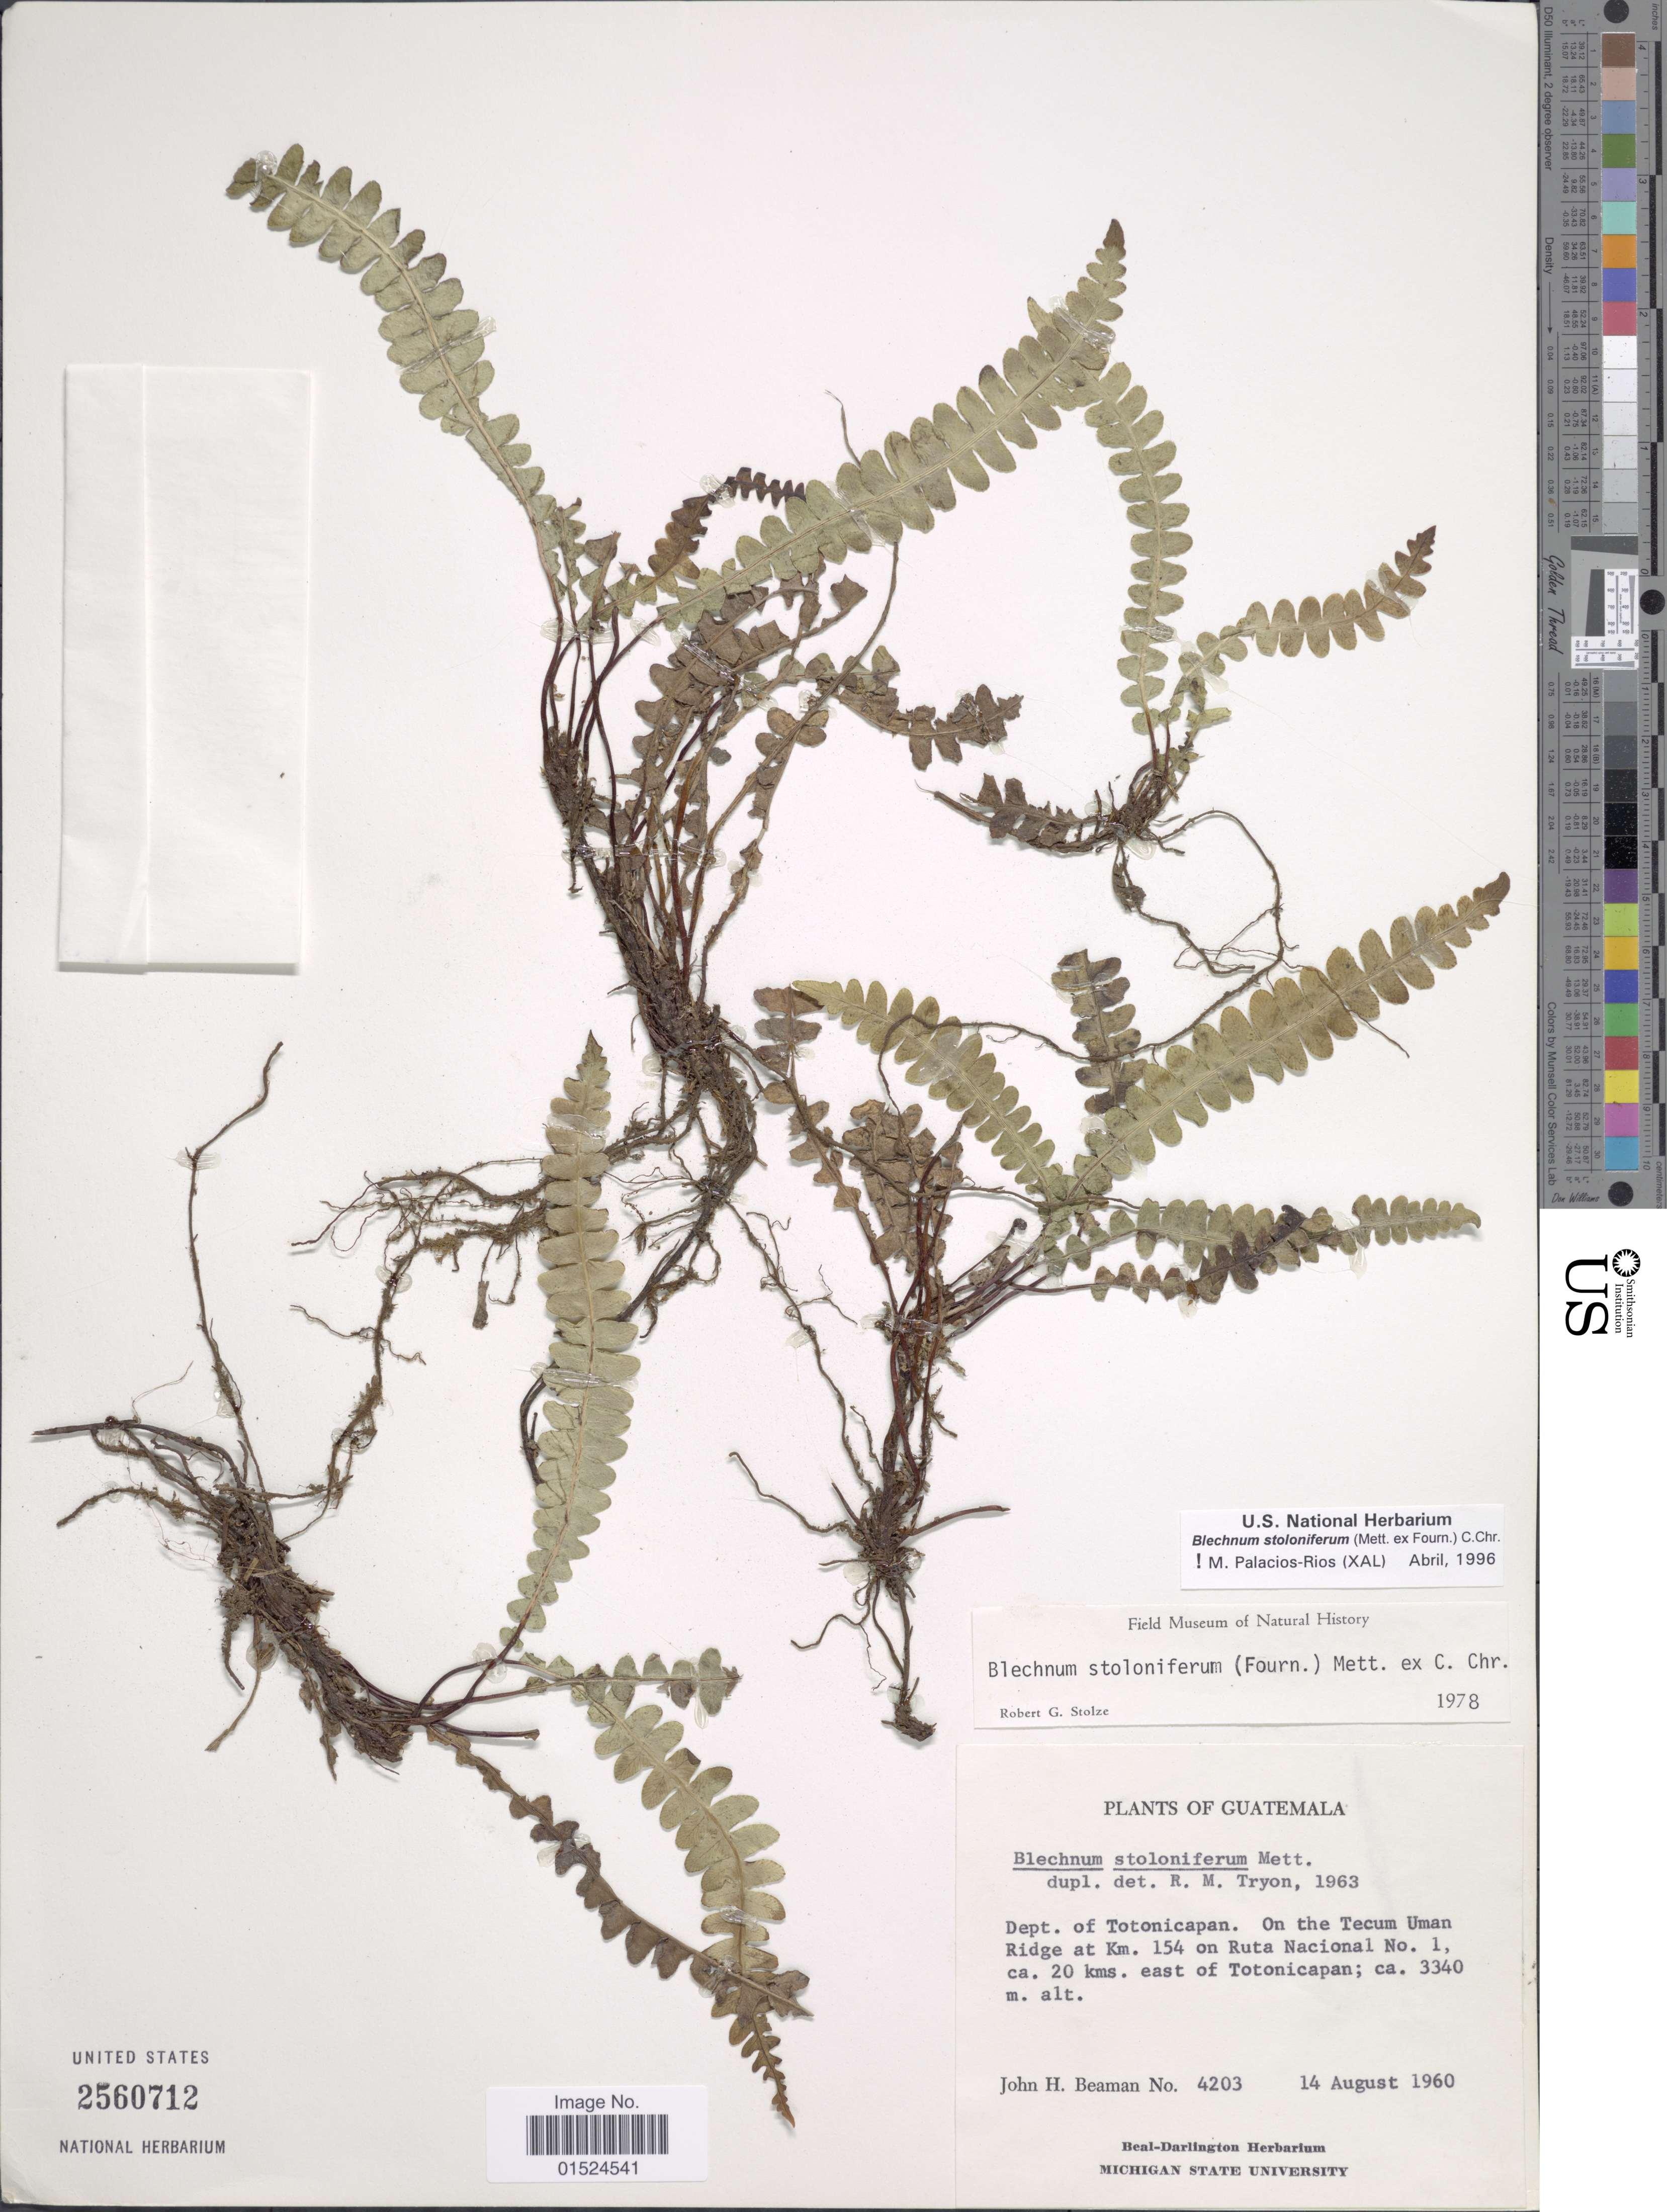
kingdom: Plantae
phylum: Tracheophyta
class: Polypodiopsida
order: Polypodiales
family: Blechnaceae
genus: Blechnum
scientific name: Blechnum stoloniferum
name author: (Mett. ex E. Fourn.) C. Chr.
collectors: J. H. Beaman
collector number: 4203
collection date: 1960-08-14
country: Guatemala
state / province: Totonicapan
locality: On the Tecum Uman Ridge at Km. 154 on Ruta Nacional No. 1, ca. 20 kms. east of Totonicapan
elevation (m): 3340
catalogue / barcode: US 2560712